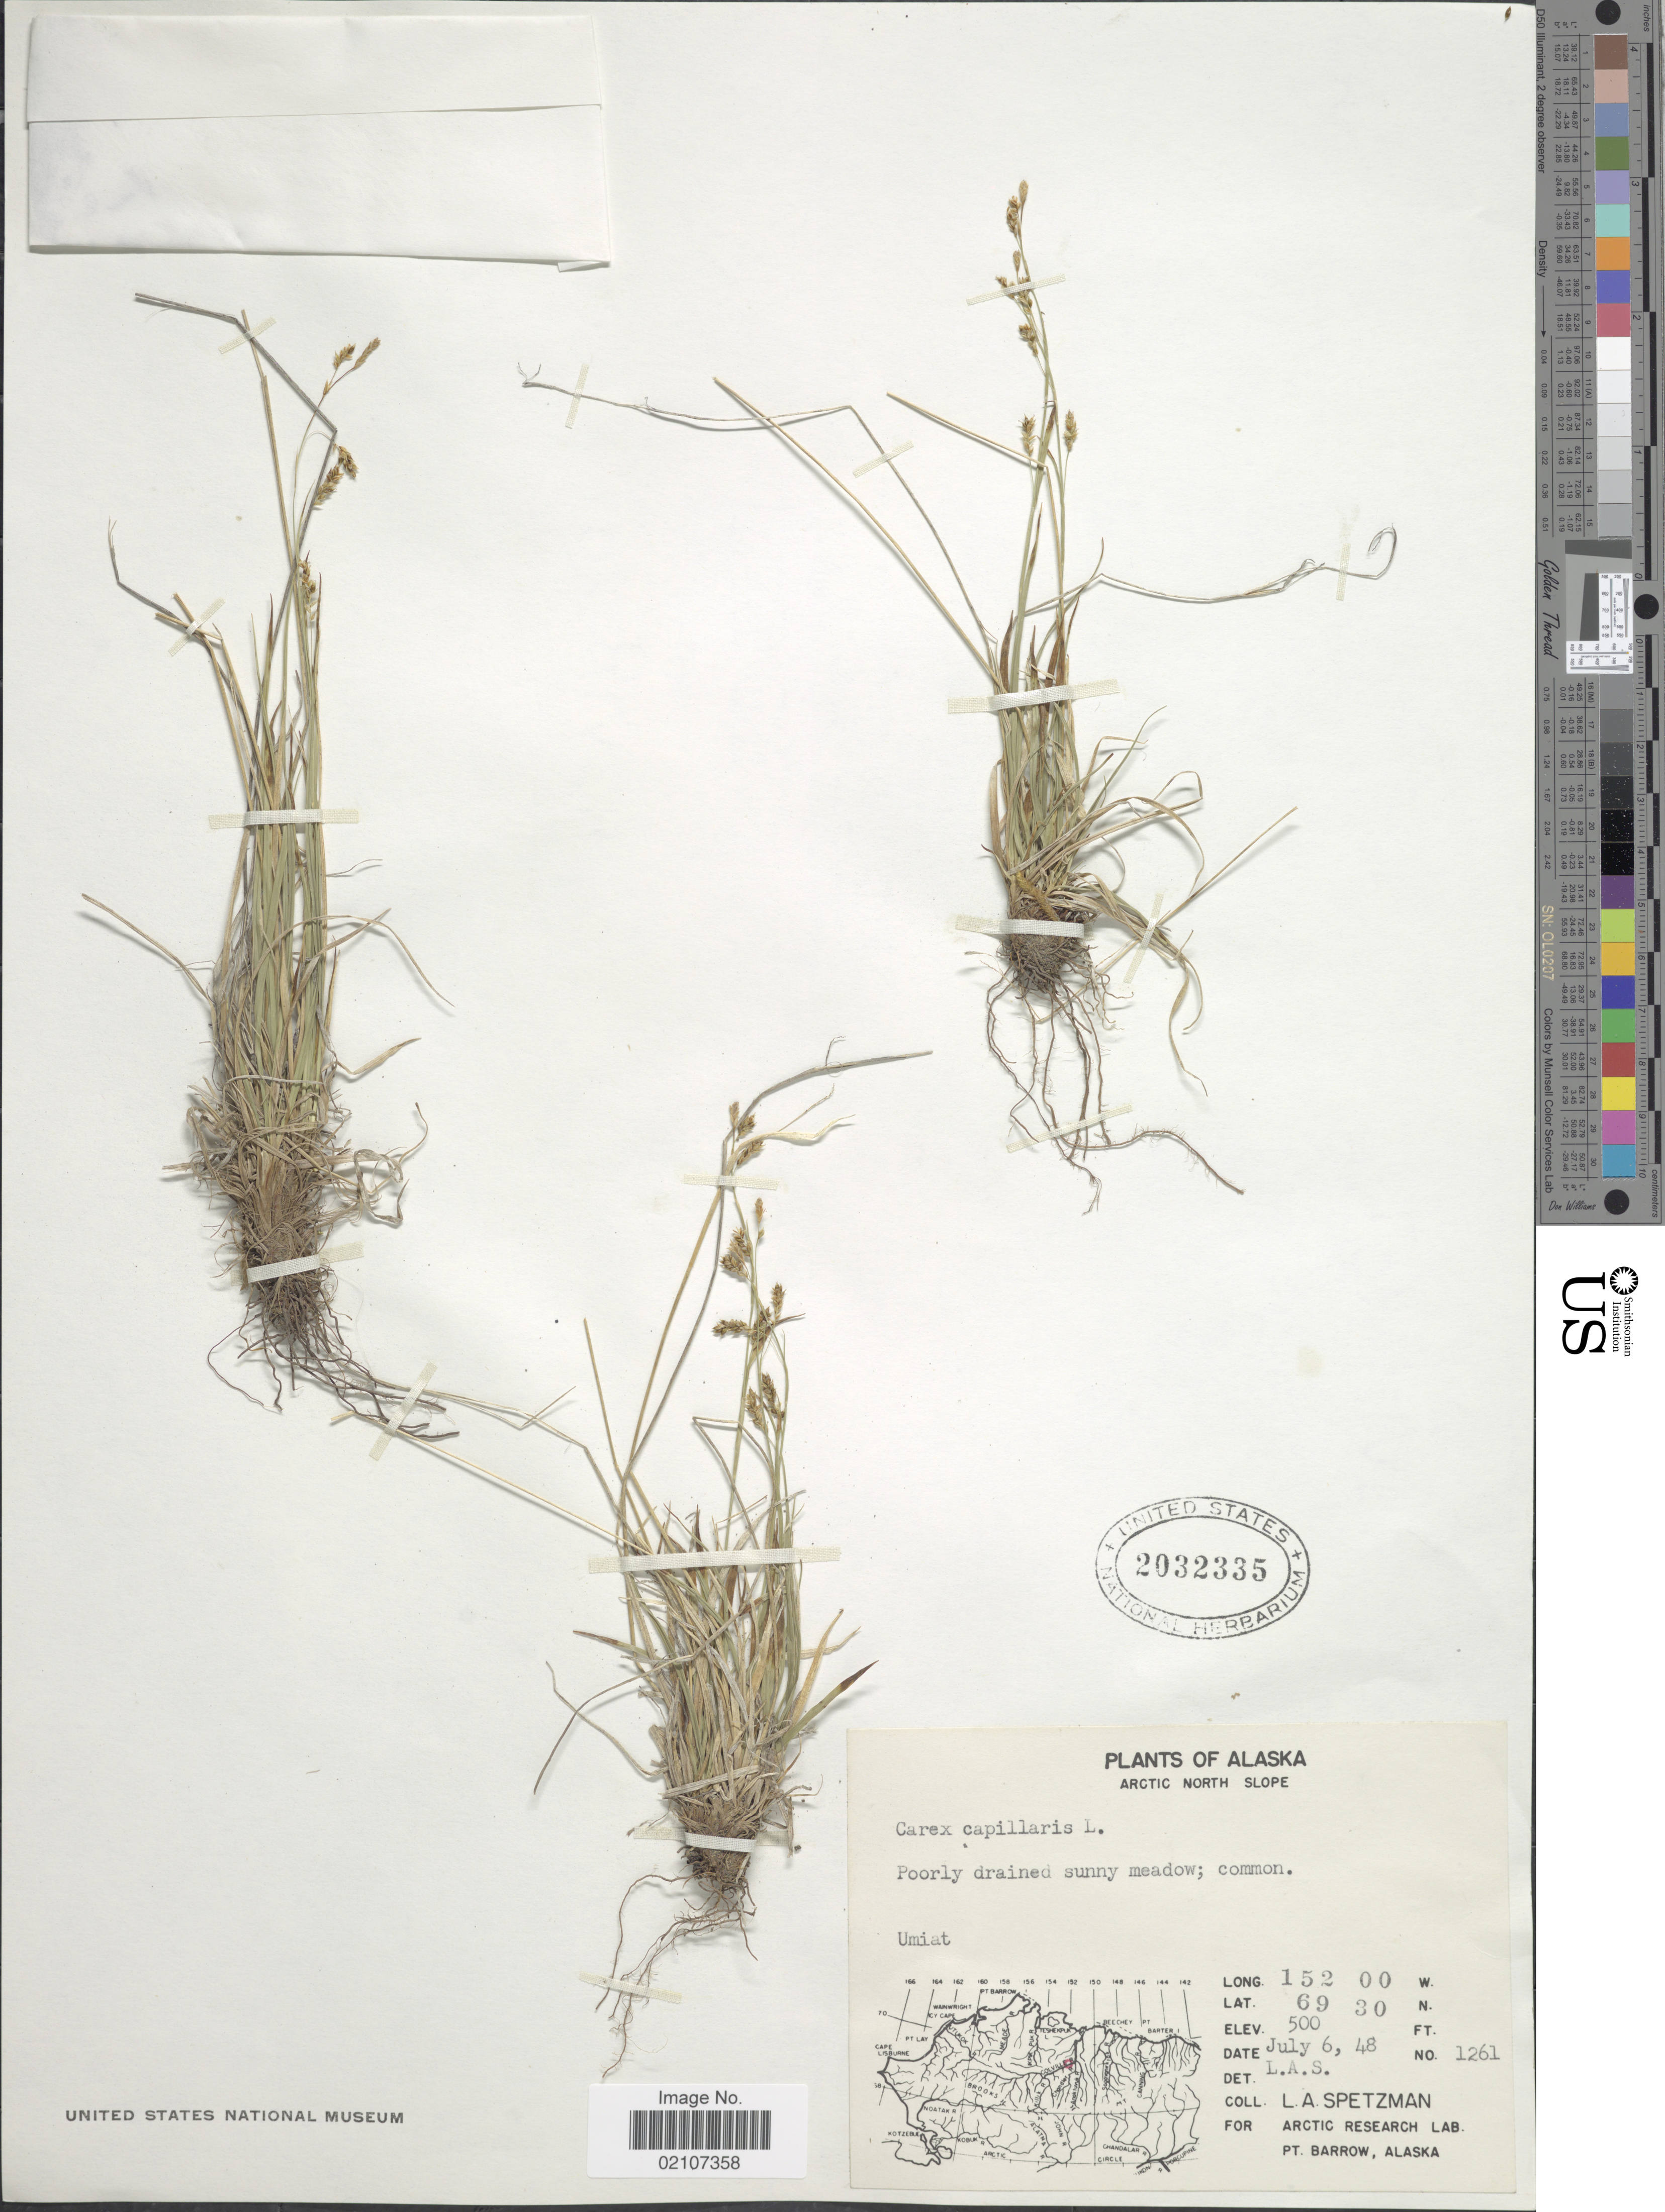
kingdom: Plantae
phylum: Tracheophyta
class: Liliopsida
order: Poales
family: Cyperaceae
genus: Carex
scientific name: Carex capillaris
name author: L.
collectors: L. Spetzman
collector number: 1261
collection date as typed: Transcribed d/m/y: 6/7/48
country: United States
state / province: Alaska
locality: Arctic North Slope. Poorly drained sunny meadow. Umiat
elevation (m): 152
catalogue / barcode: US 2032335